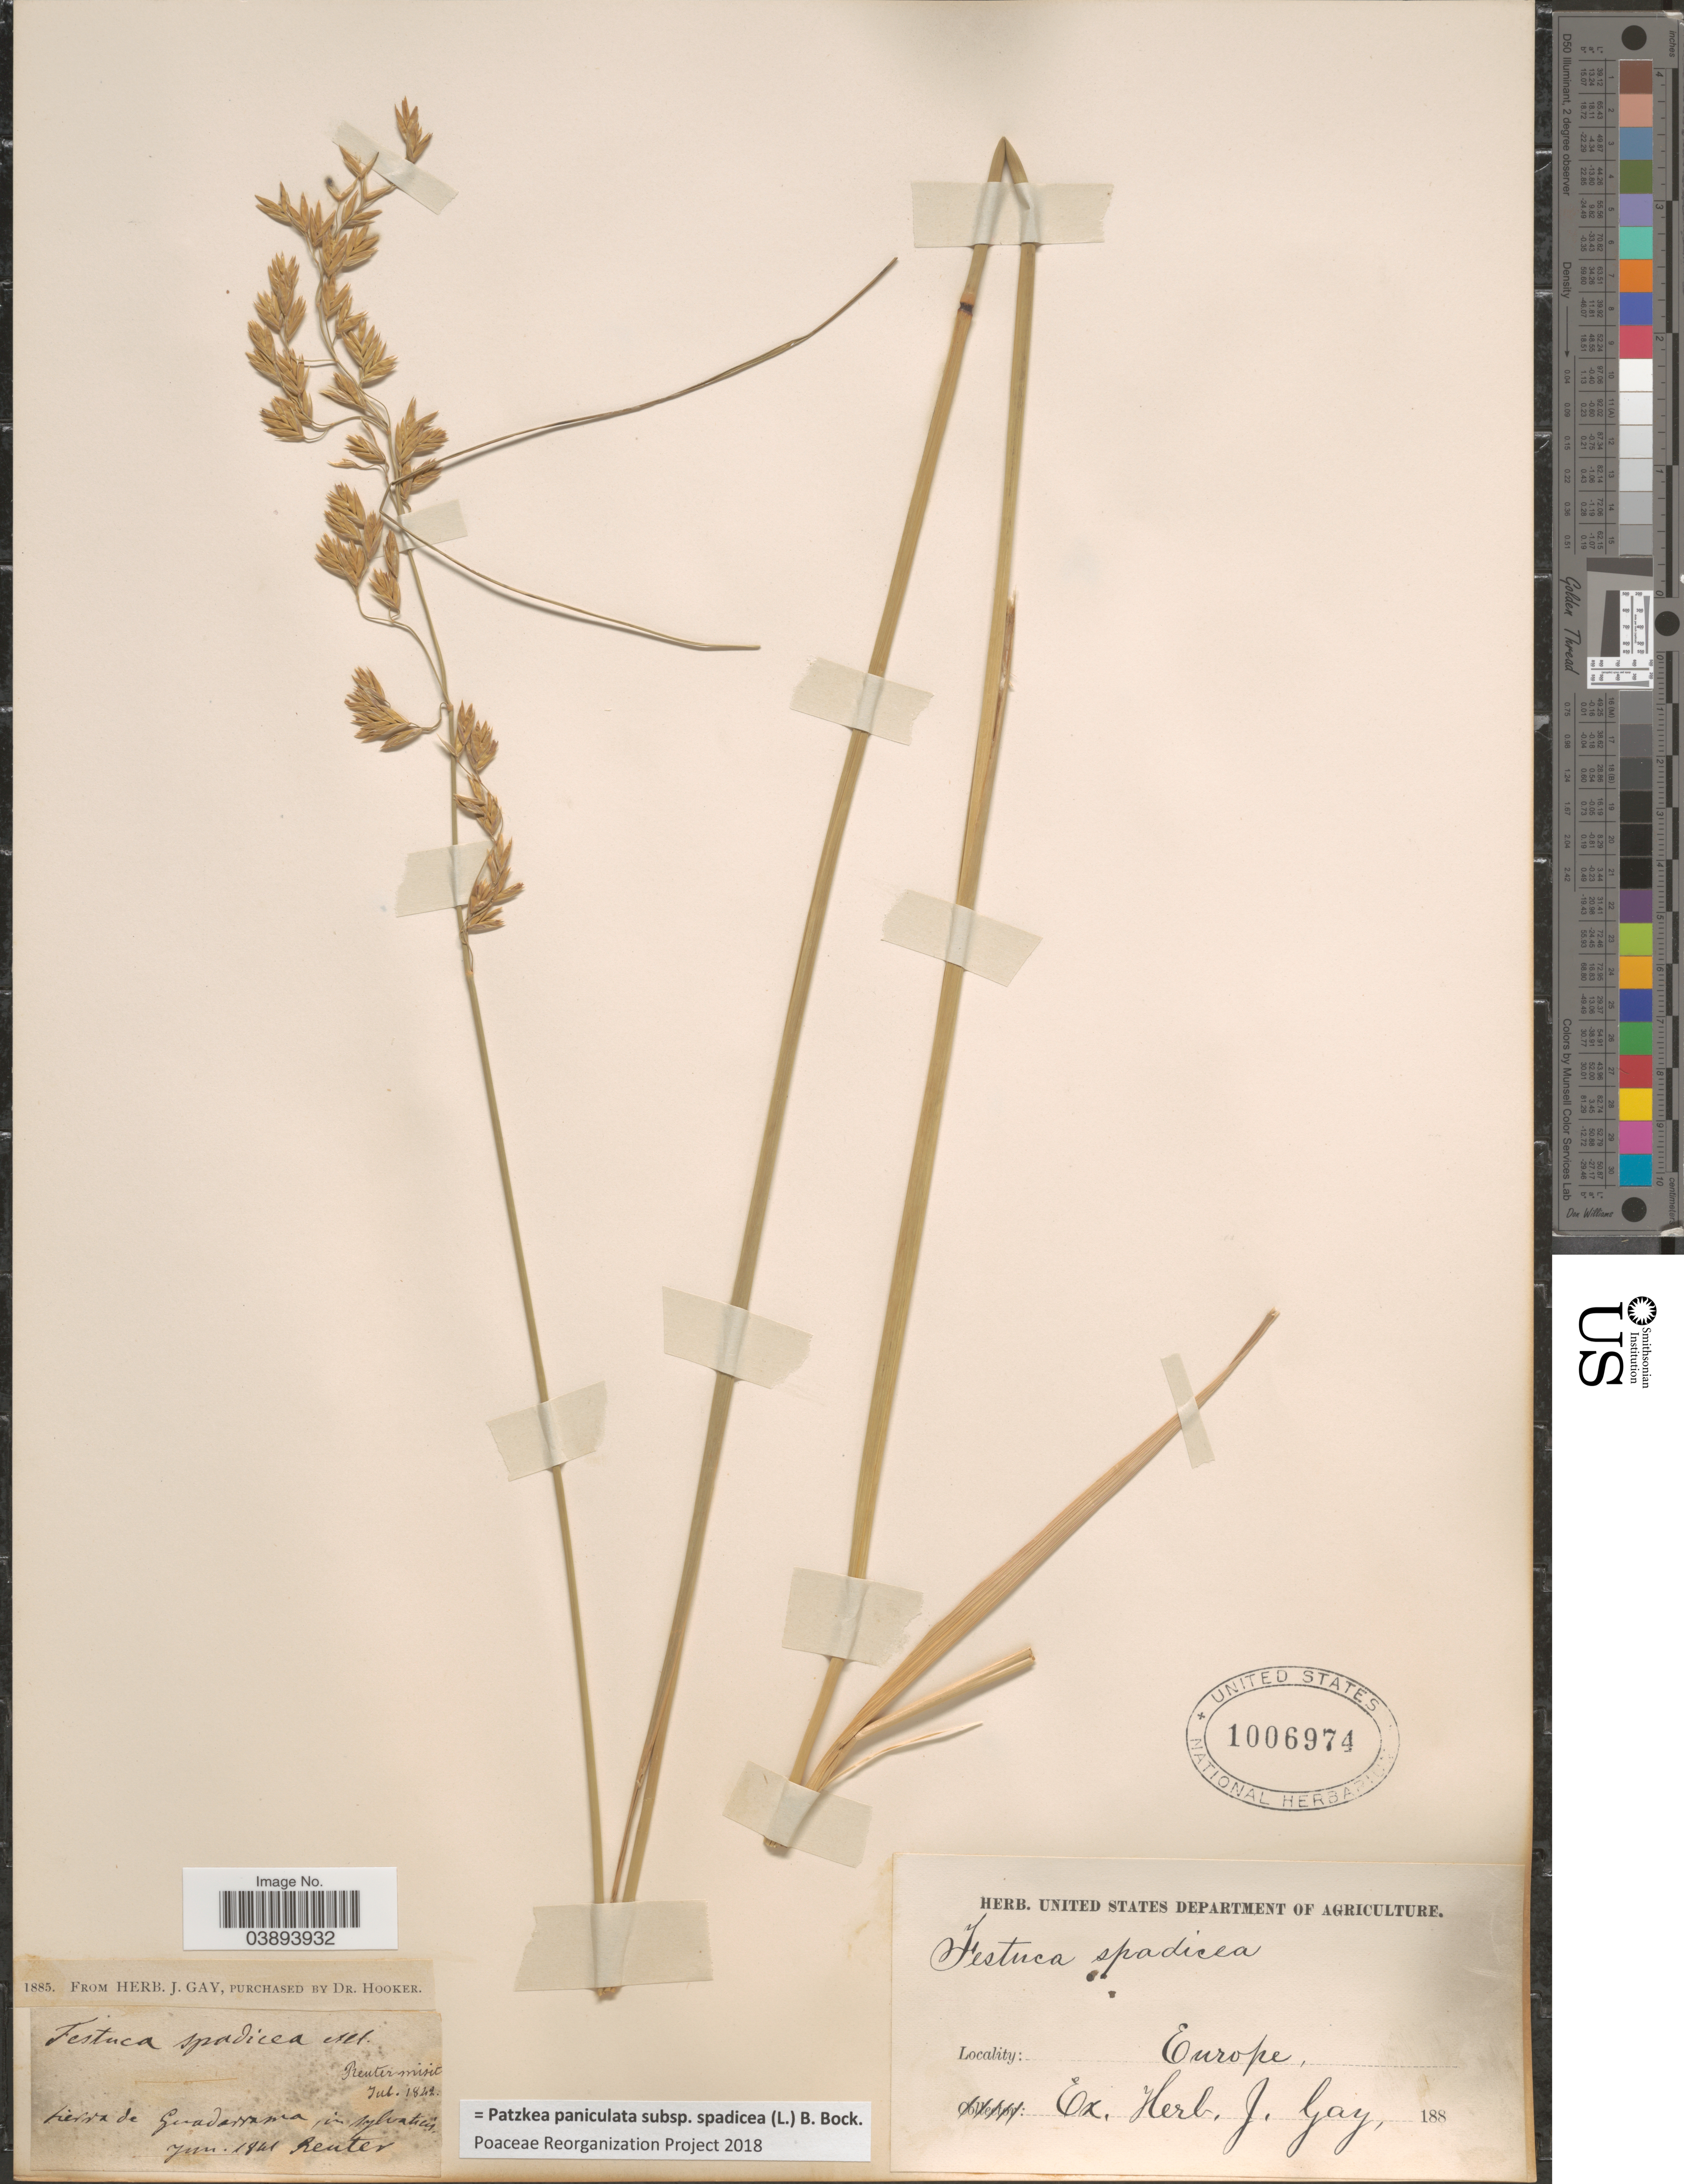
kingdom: Plantae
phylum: Tracheophyta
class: Liliopsida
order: Poales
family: Poaceae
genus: Patzkea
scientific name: Patzkea paniculata subsp. spadicea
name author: (L.) G. H. Loos & B. Bock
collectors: -. Reuter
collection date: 1841-06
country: Spain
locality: Sierra de Guadarrama in sylvaticis. Europe.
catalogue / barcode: US 1006974